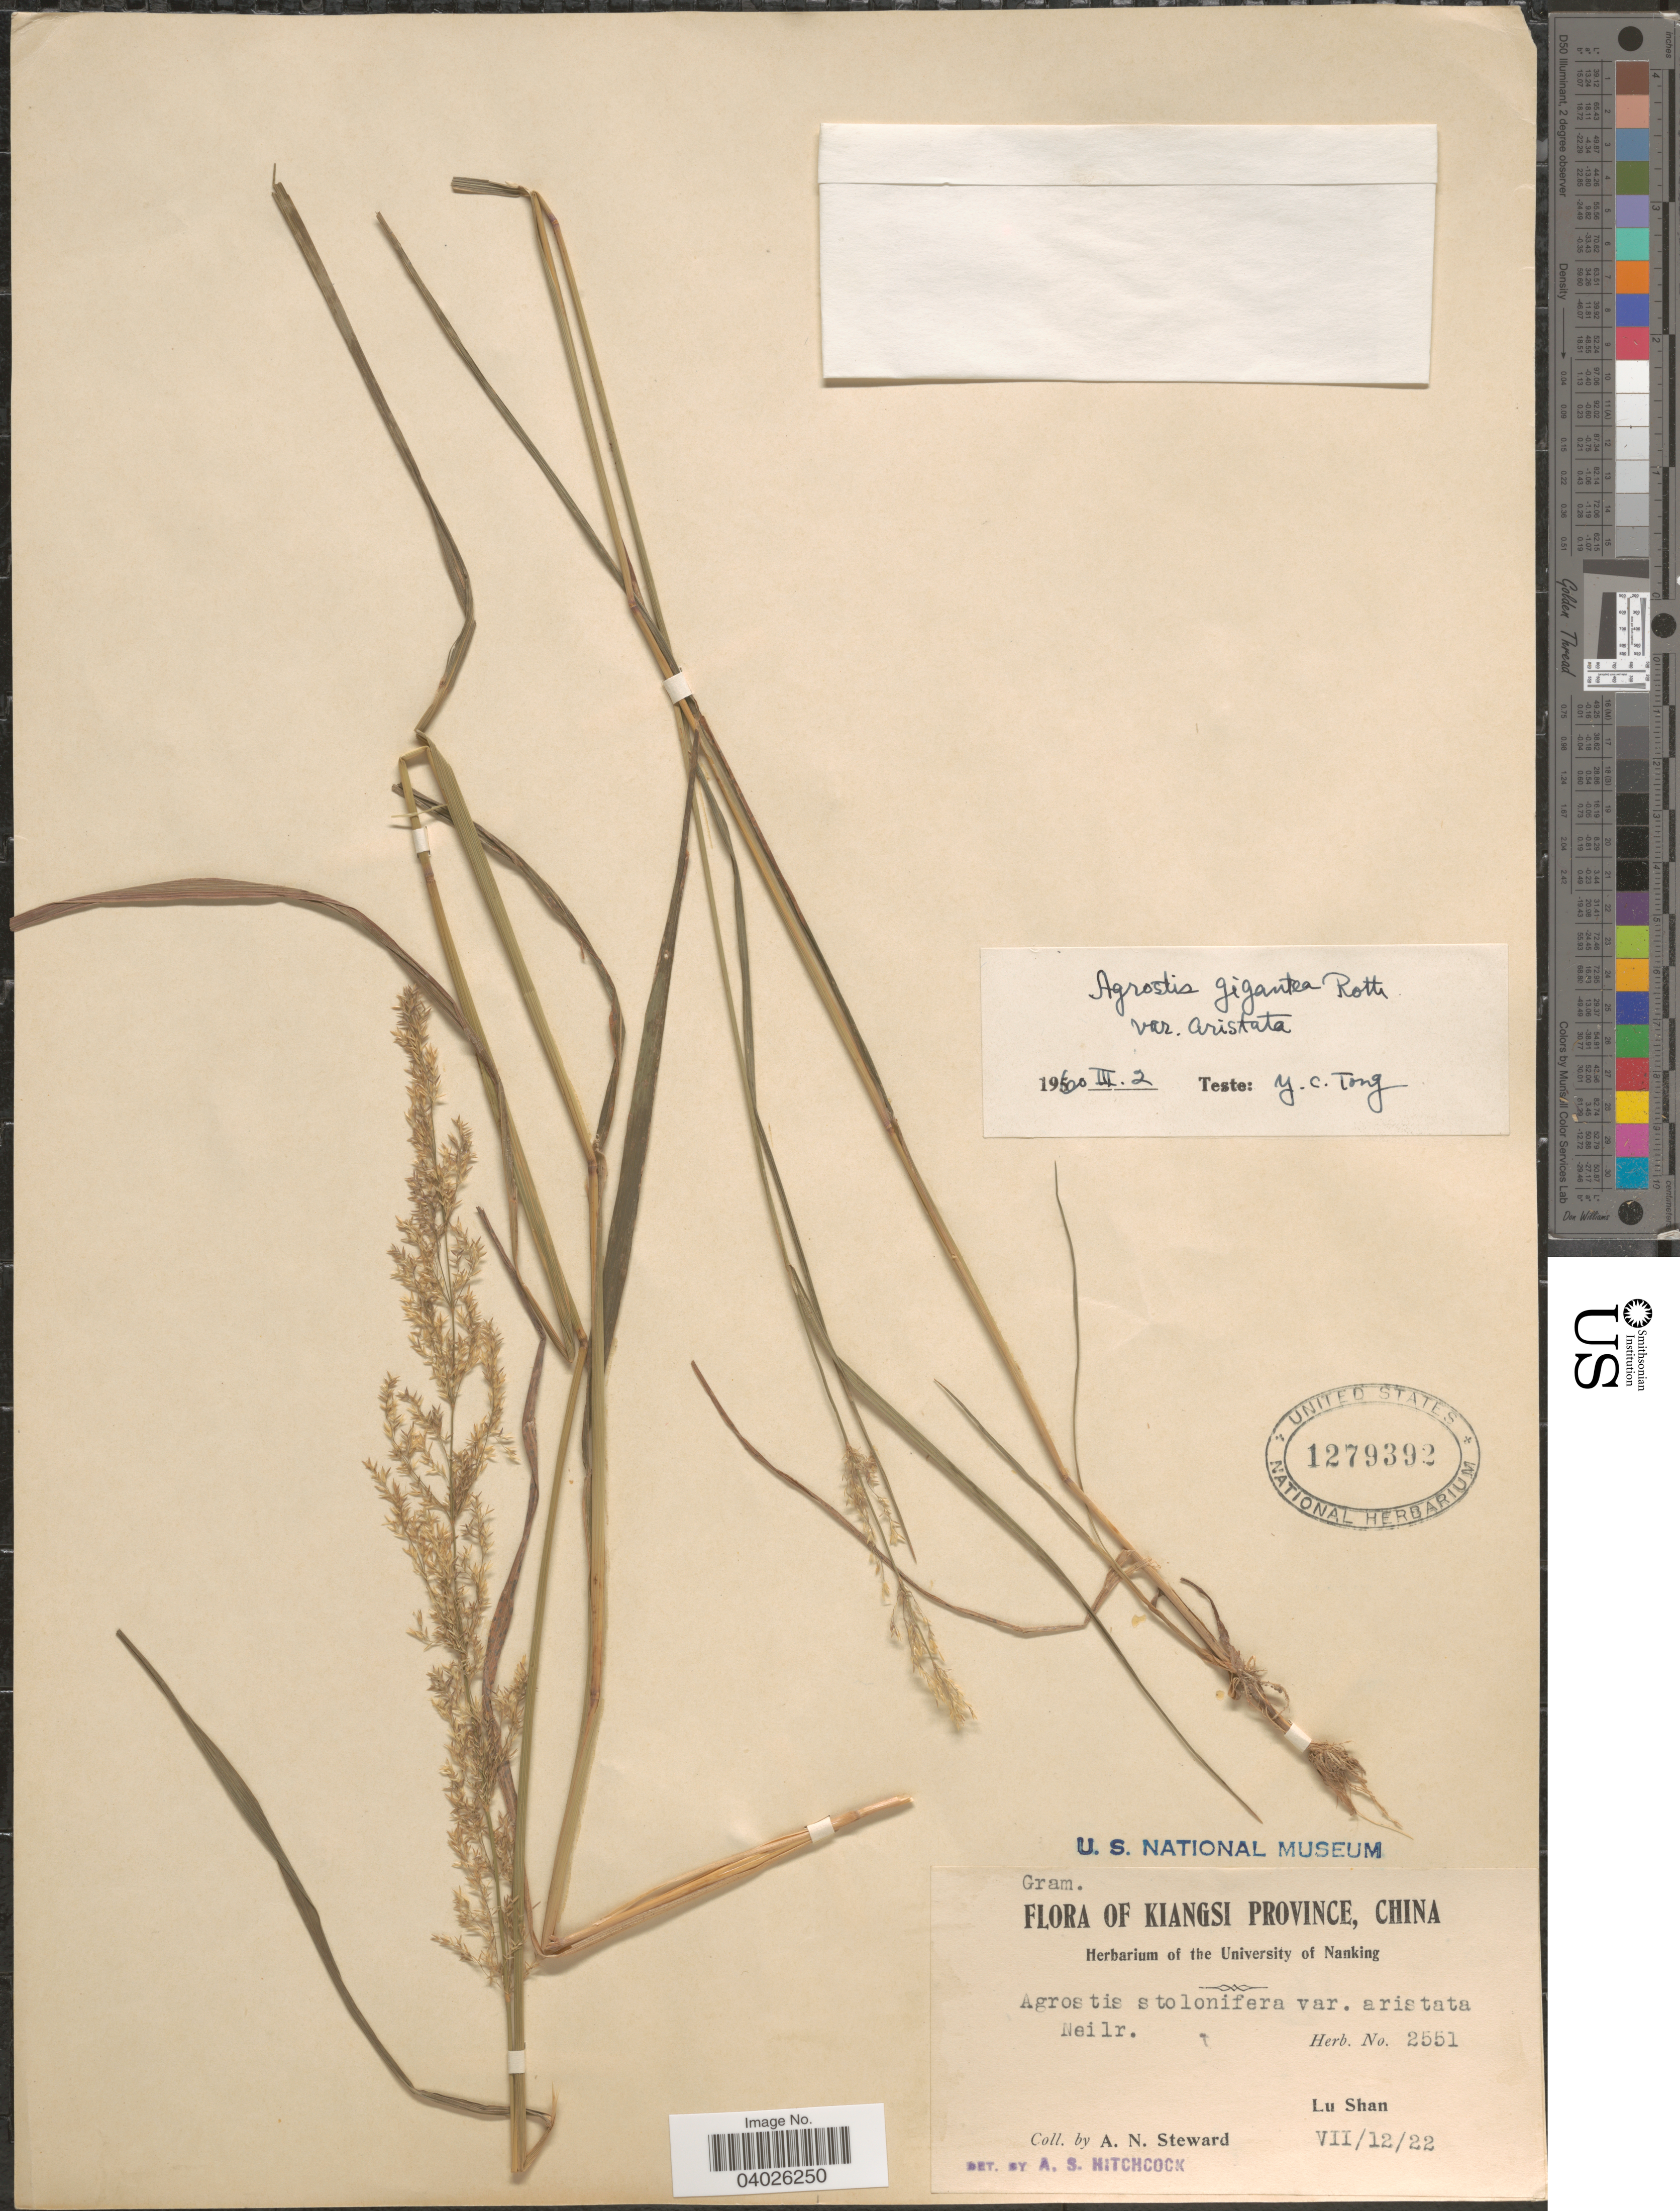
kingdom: Plantae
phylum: Tracheophyta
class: Liliopsida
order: Poales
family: Poaceae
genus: Agrostis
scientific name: Agrostis gigantea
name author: Roth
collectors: A. N. Steward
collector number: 2551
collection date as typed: Transcribed d/m/y: 12/7/22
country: China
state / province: Jiangxi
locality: Kiangsi Province. Lu Shan.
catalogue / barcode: US 1279392